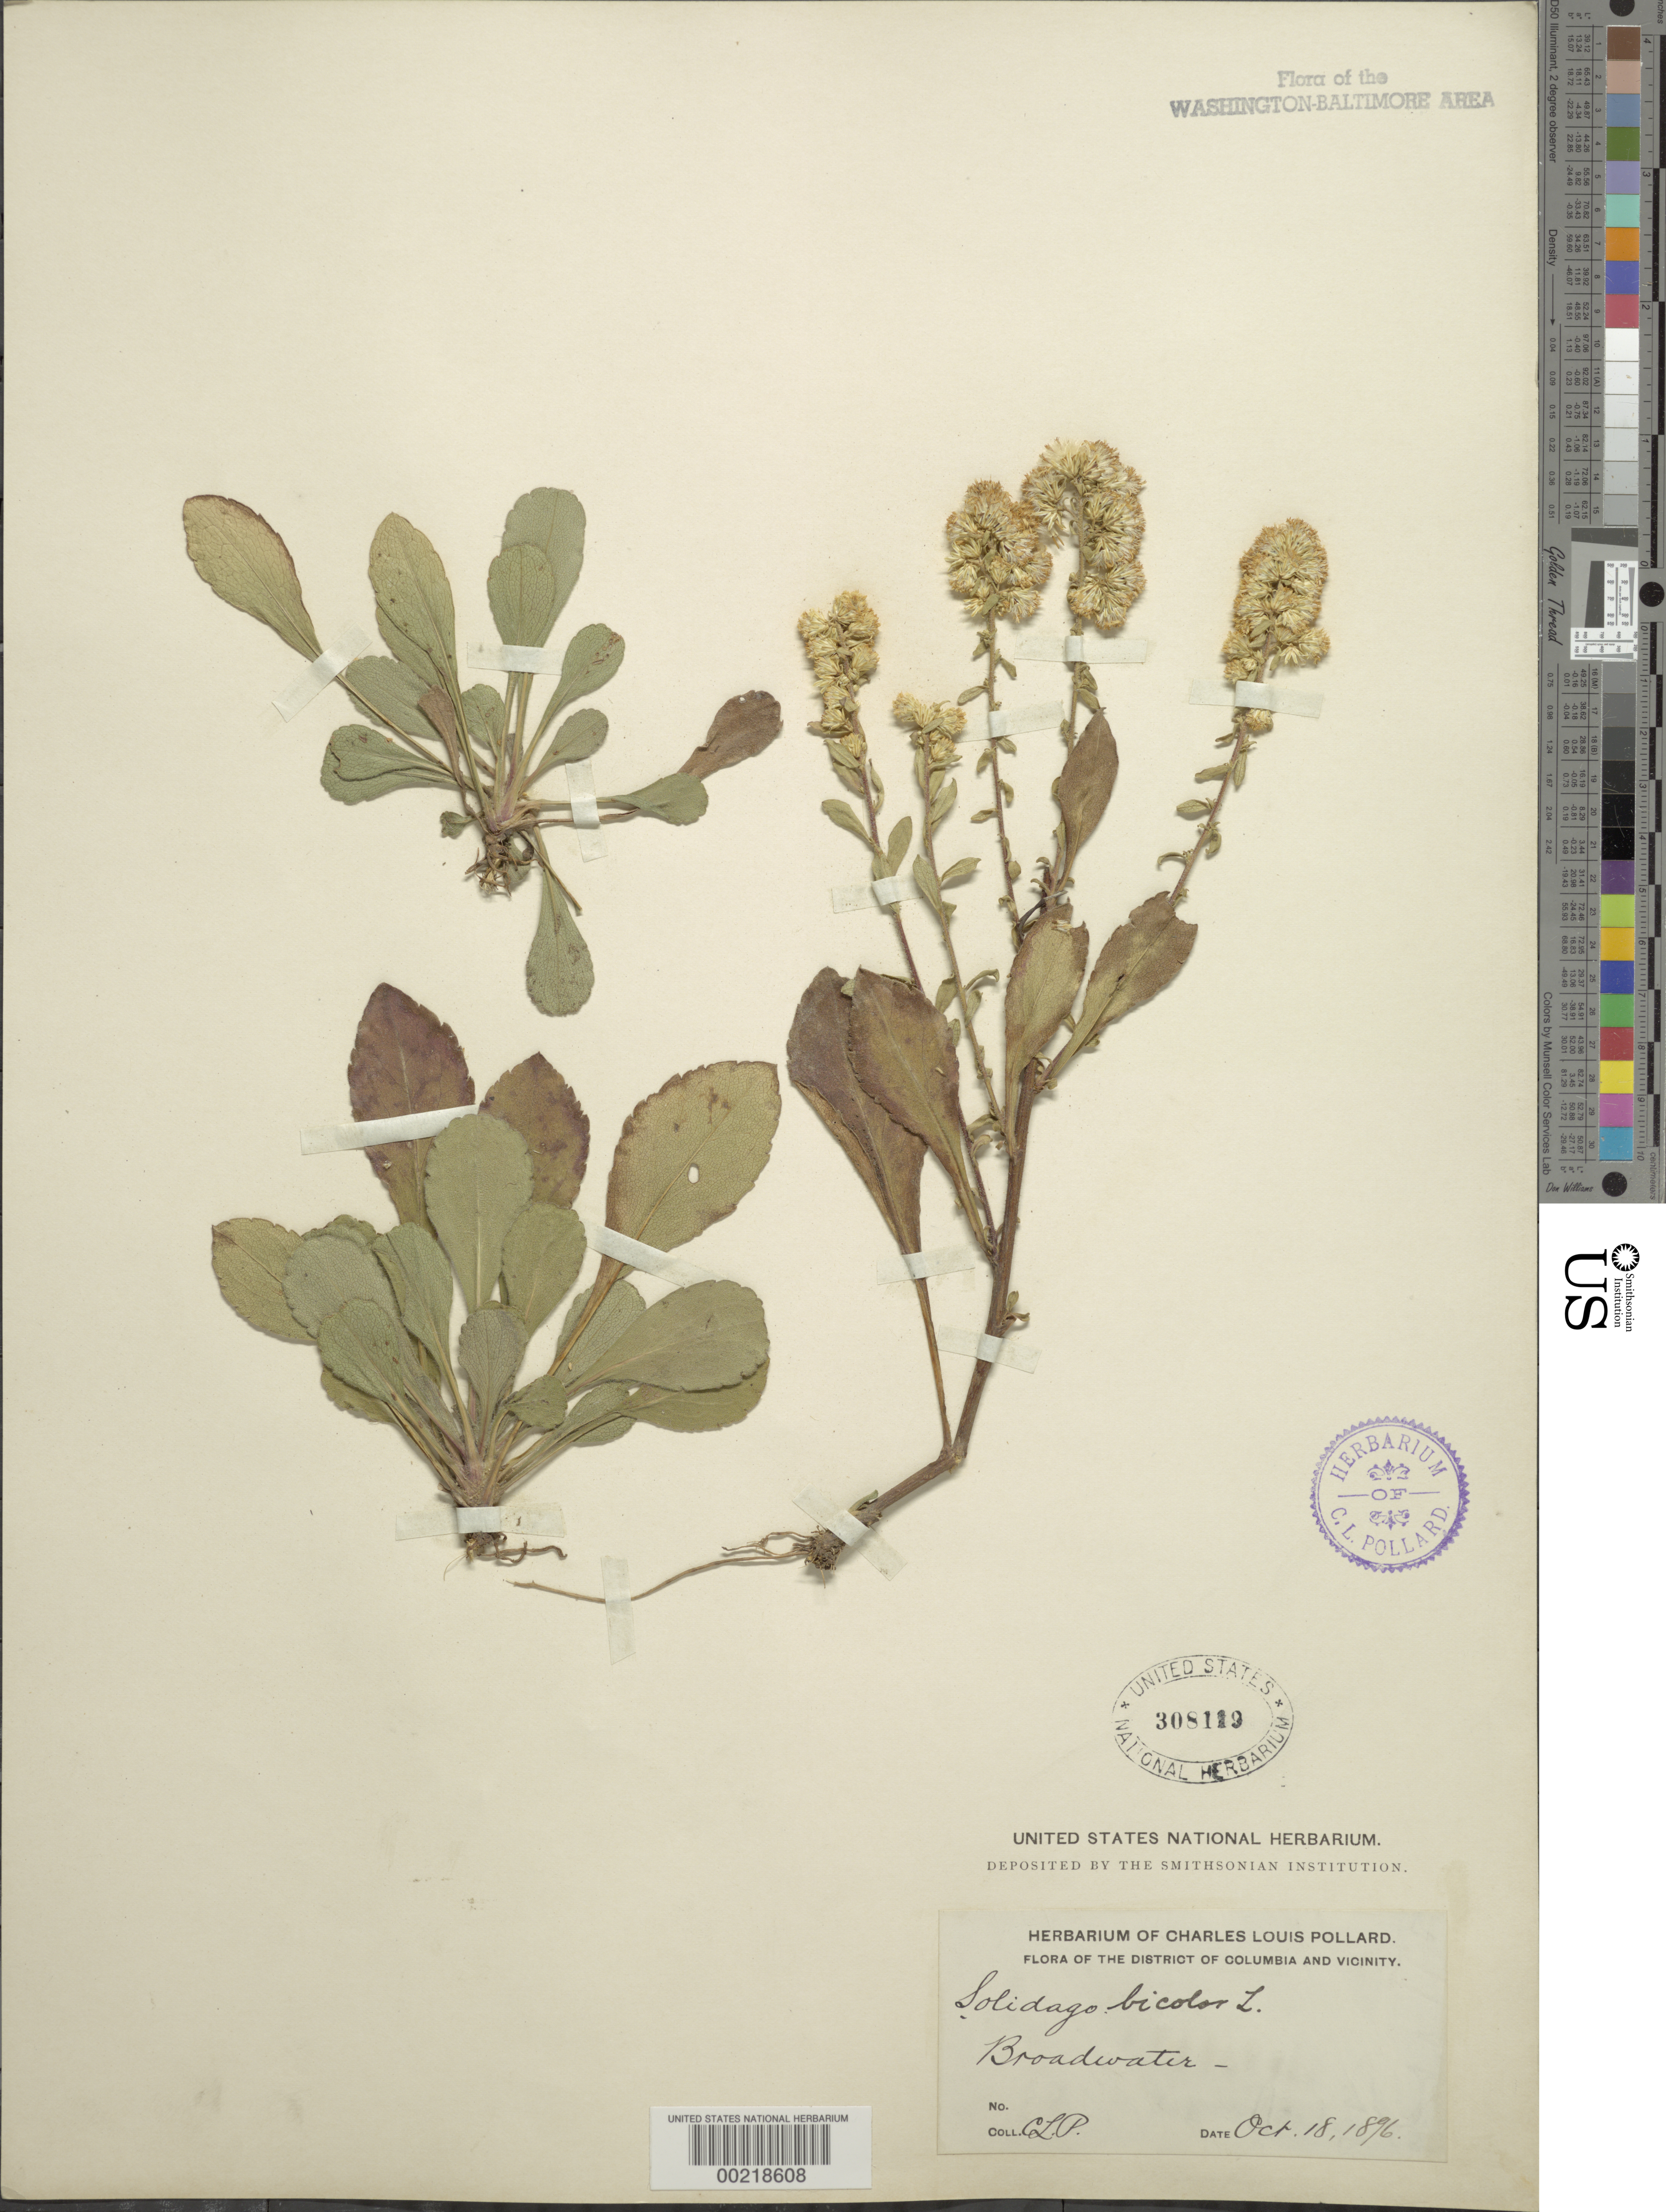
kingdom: Plantae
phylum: Tracheophyta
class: Magnoliopsida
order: Asterales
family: Asteraceae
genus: Solidago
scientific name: Solidago bicolor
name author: L.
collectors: C. L. Pollard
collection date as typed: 18 Oct 1896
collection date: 1896-10-18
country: United States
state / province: Maryland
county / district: Montgomery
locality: Widewater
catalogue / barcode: US 308119